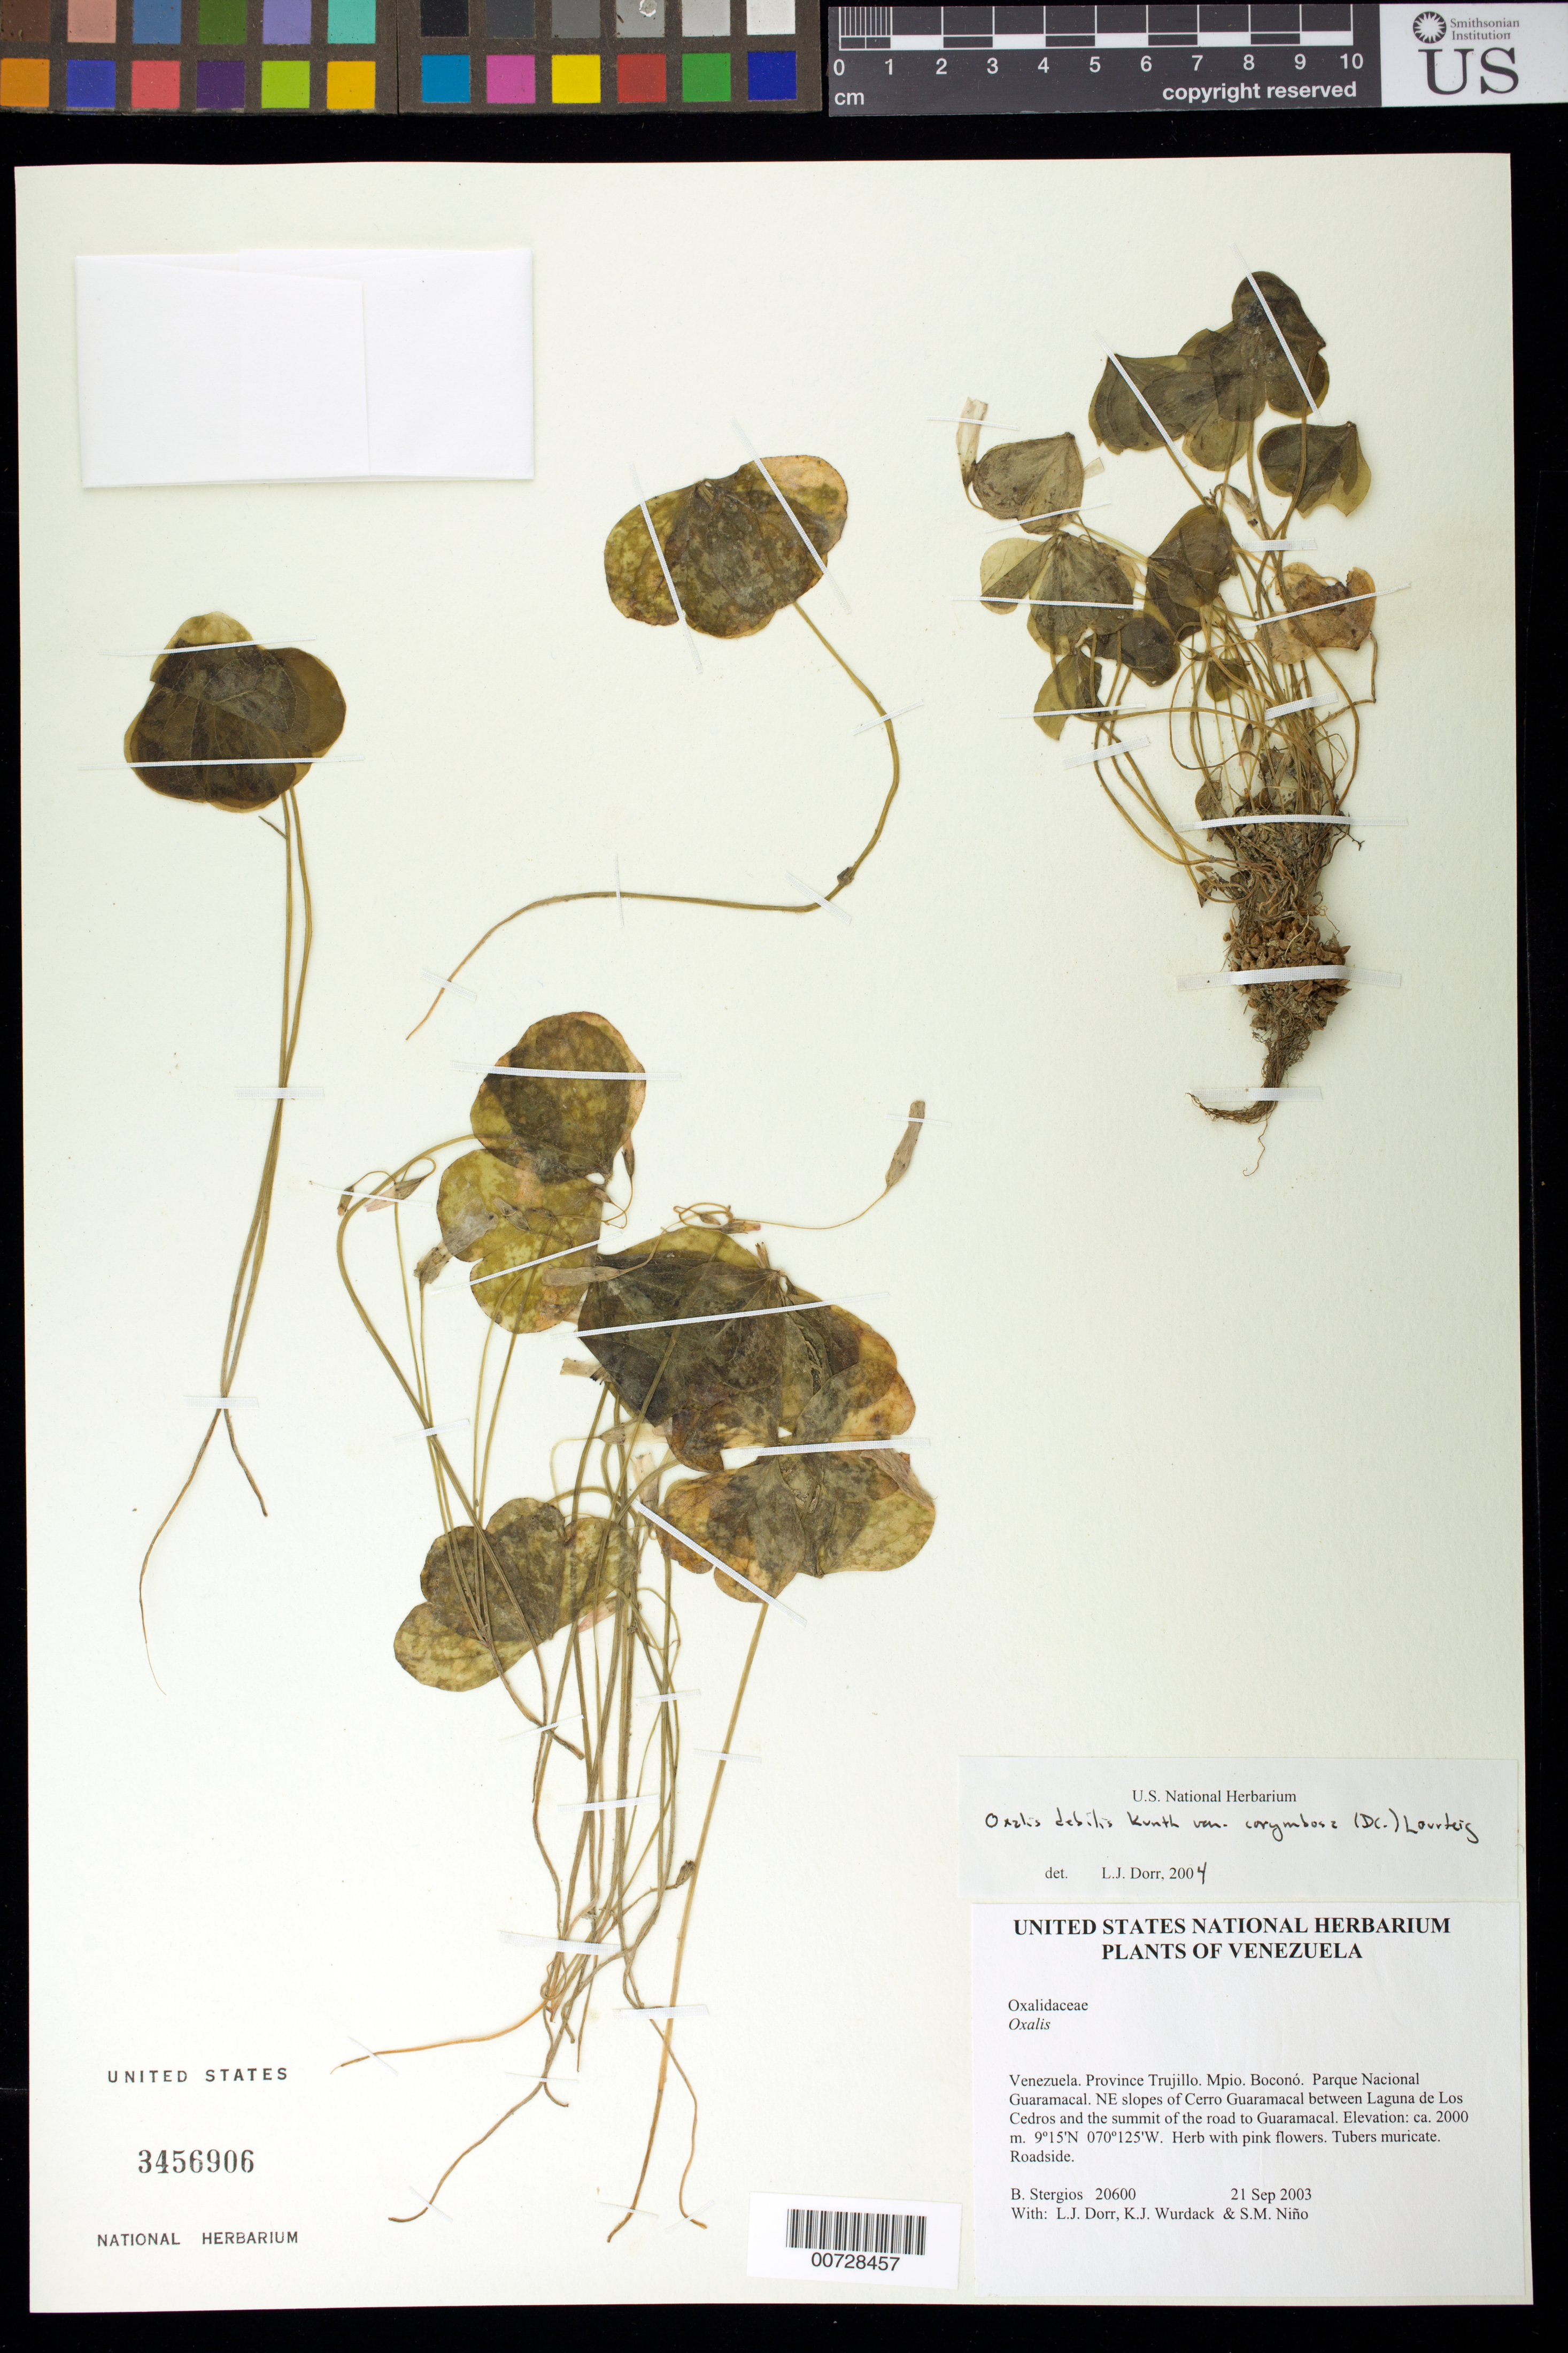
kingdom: Plantae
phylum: Tracheophyta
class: Magnoliopsida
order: Oxalidales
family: Oxalidaceae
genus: Oxalis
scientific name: Oxalis debilis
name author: Kunth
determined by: Canelón, Daniela S., (PORT), BioCentro-UNELLEZ (VENEZUELA)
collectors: B. G. Stergios, L. J. Dorr, K. Wurdack & S. M. Niño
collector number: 20600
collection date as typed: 21 Sep 2003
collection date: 2003-09-21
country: Venezuela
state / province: Trujillo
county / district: Boconó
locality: Parque Nacional Guaramacal. NE slopes of Cerro Guaramacal between Laguna de Los Cedros and the summit of the road to Guaramacal.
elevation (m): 2000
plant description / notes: PORT, US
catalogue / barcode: US 3456906